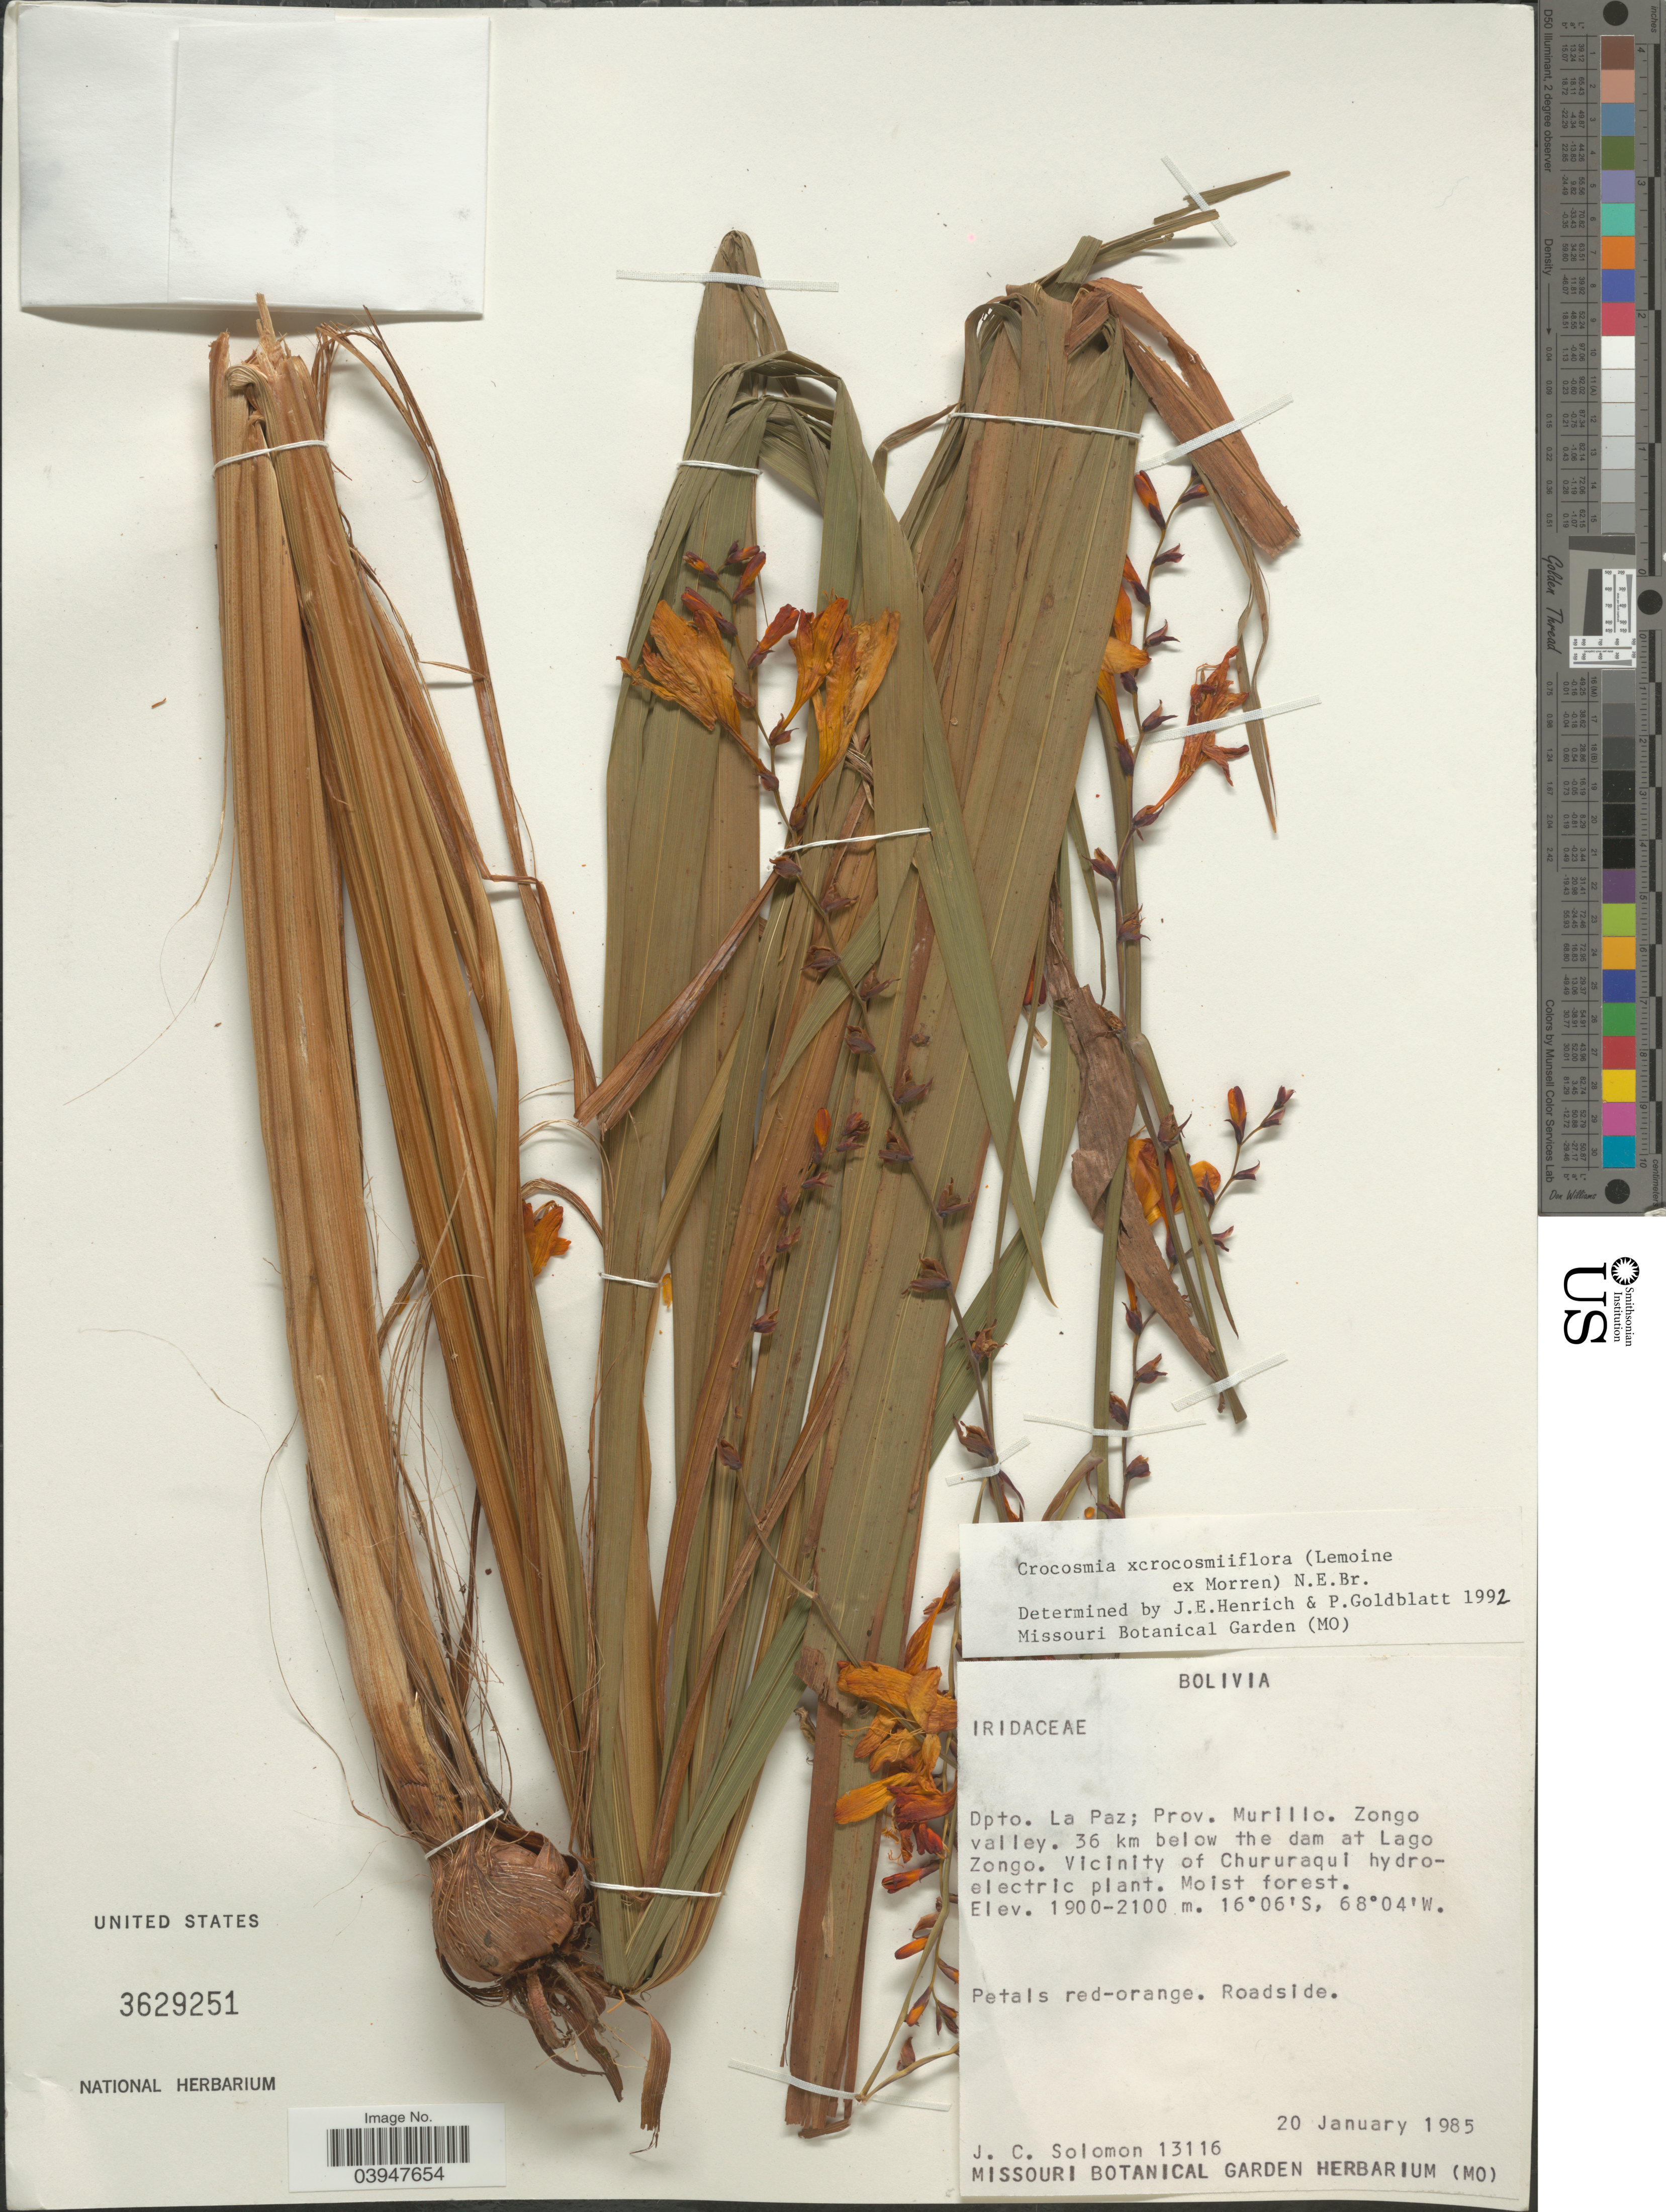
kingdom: Plantae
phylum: Tracheophyta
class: Liliopsida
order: Asparagales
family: Iridaceae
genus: Crocosmia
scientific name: Crocosmia x crocosmiiflora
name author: (Lemoine) N.E. Br.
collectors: J. C. Solomon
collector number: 13116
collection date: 1985-01-20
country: Bolivia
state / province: La Paz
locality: Dpto. La Paz; Prov. Murillo. Zongo valley. 36 km below the dam at Lago Zongo. Vicinity of Chururaqui hydro-electric plant.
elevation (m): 1900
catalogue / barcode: US 3629251